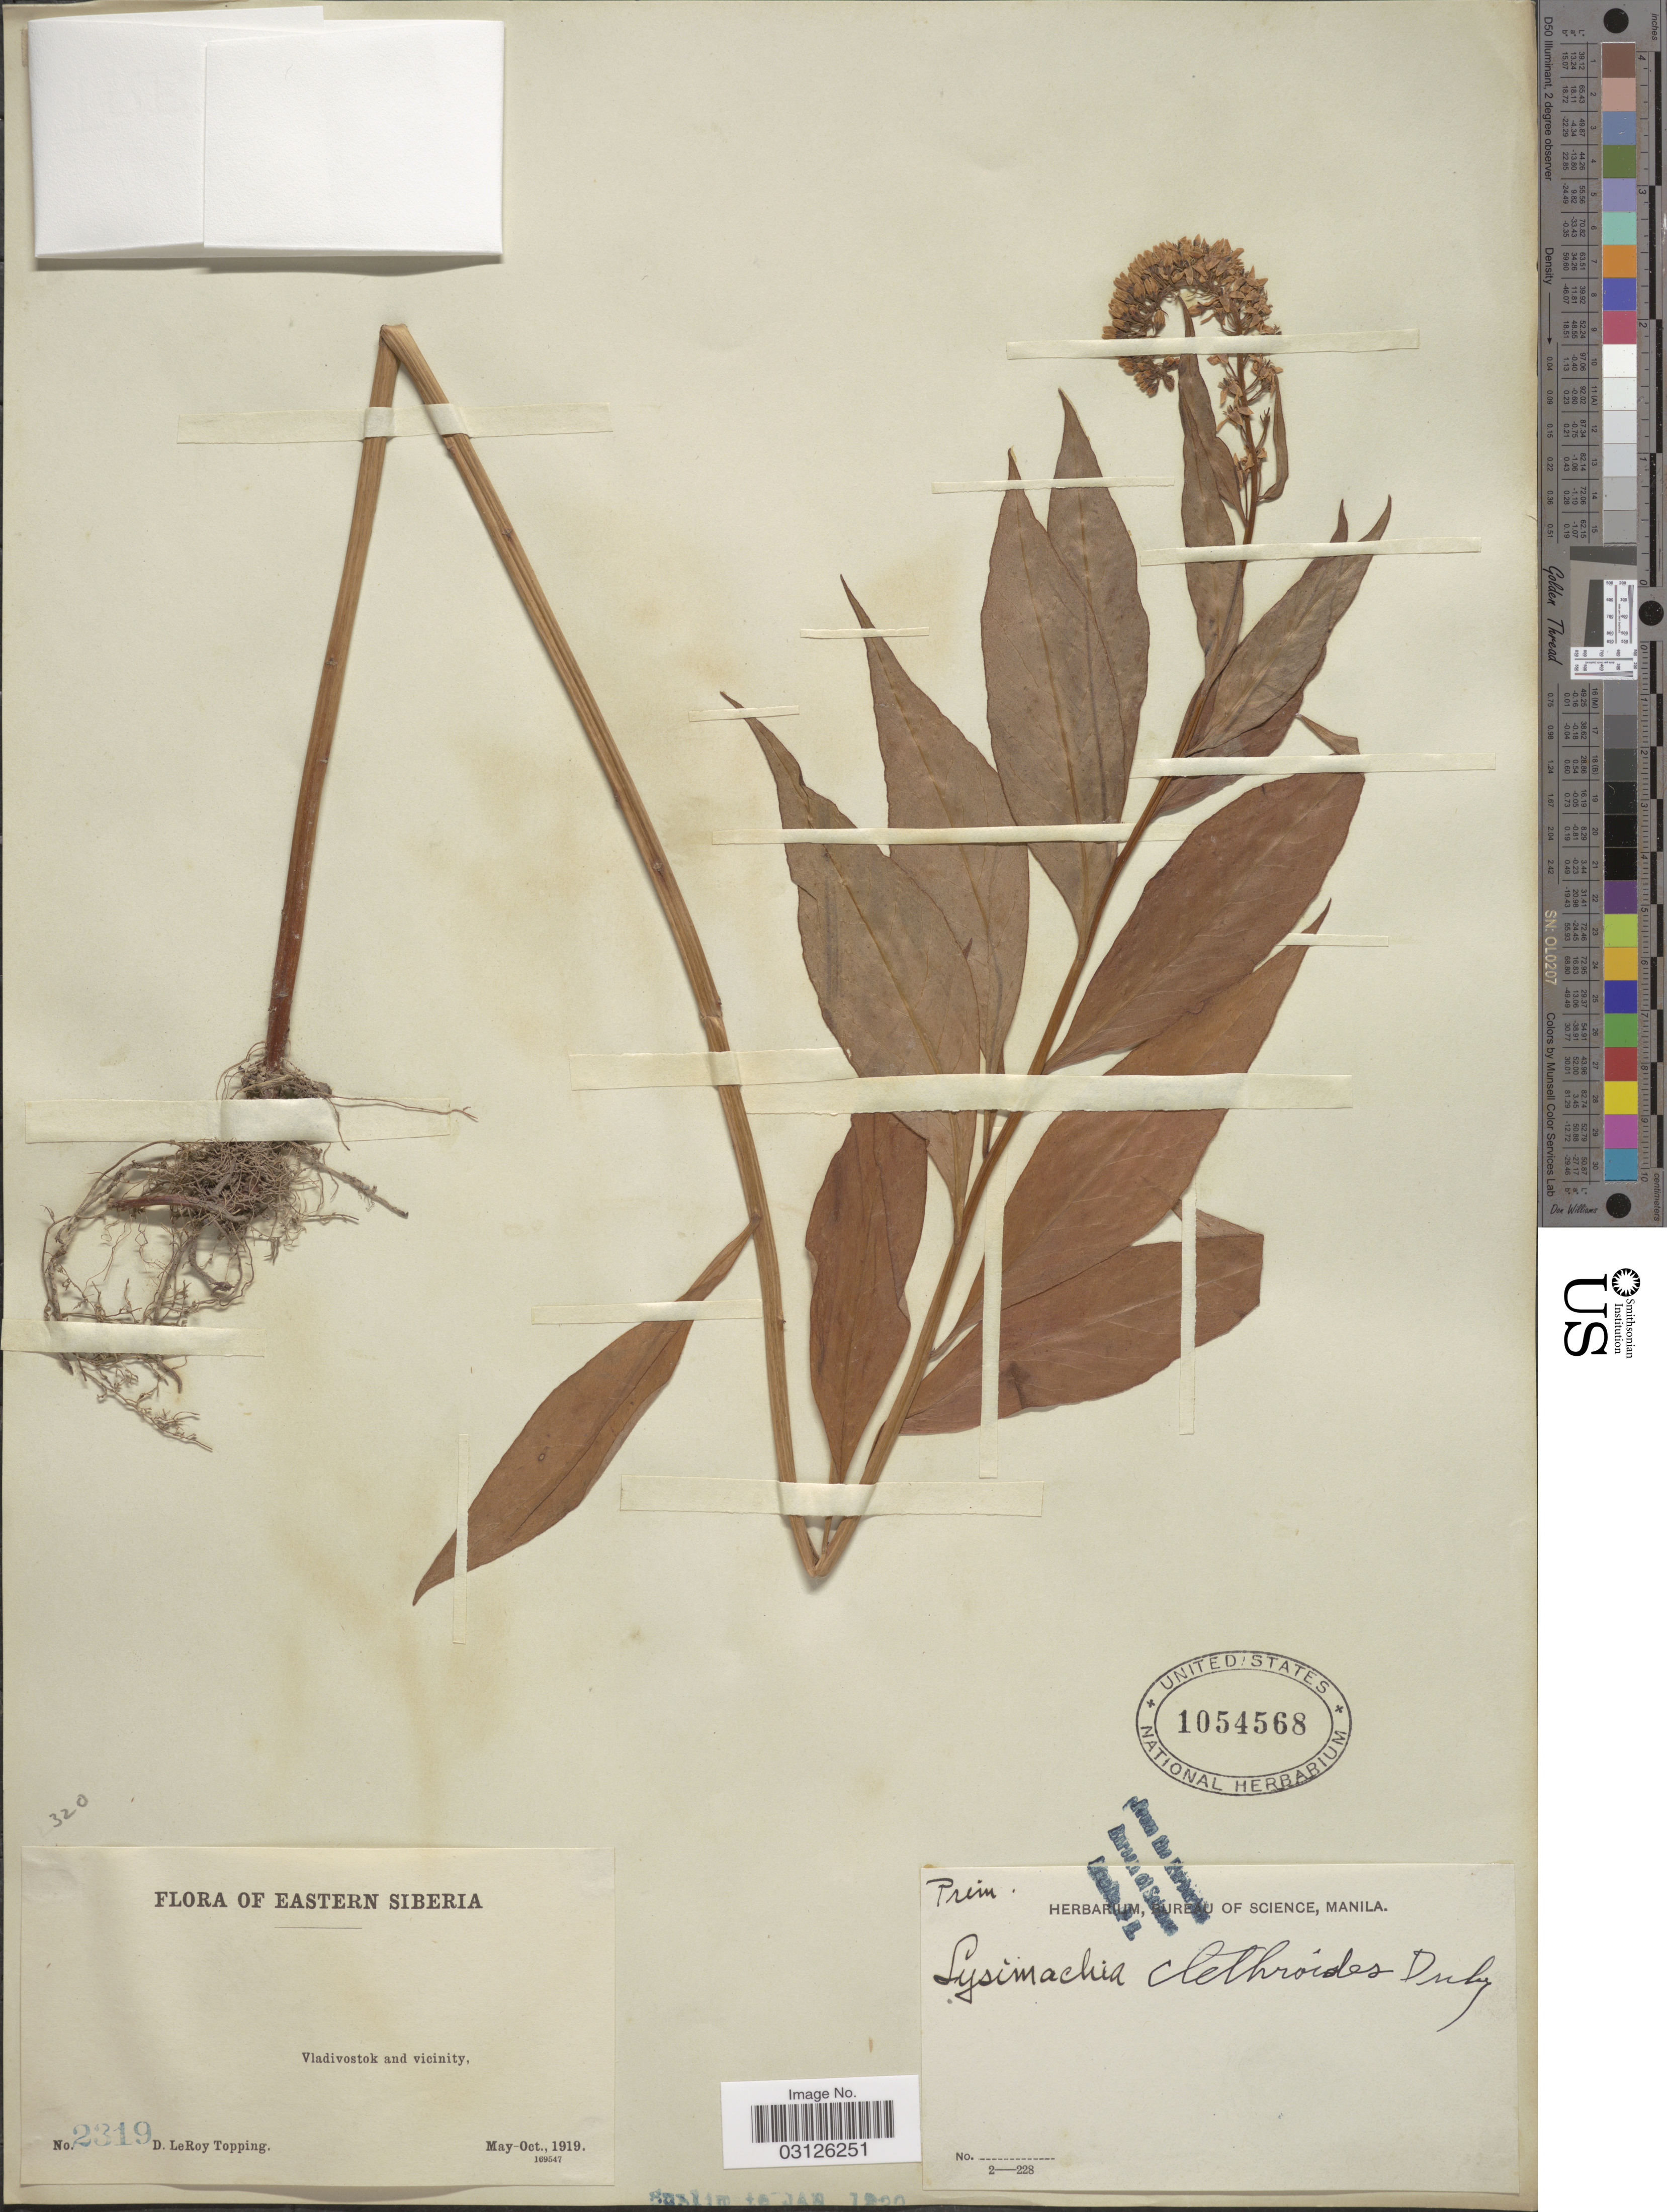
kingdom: Plantae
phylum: Tracheophyta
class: Magnoliopsida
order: Ericales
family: Primulaceae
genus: Lysimachia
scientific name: Lysimachia clethroides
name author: Duby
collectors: D. L. Topping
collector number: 2319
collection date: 1919-05/1919-10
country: Russian Federation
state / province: Primorsky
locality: Eastern Siberia. Vladivostok and vicinity.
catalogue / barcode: US 1054568